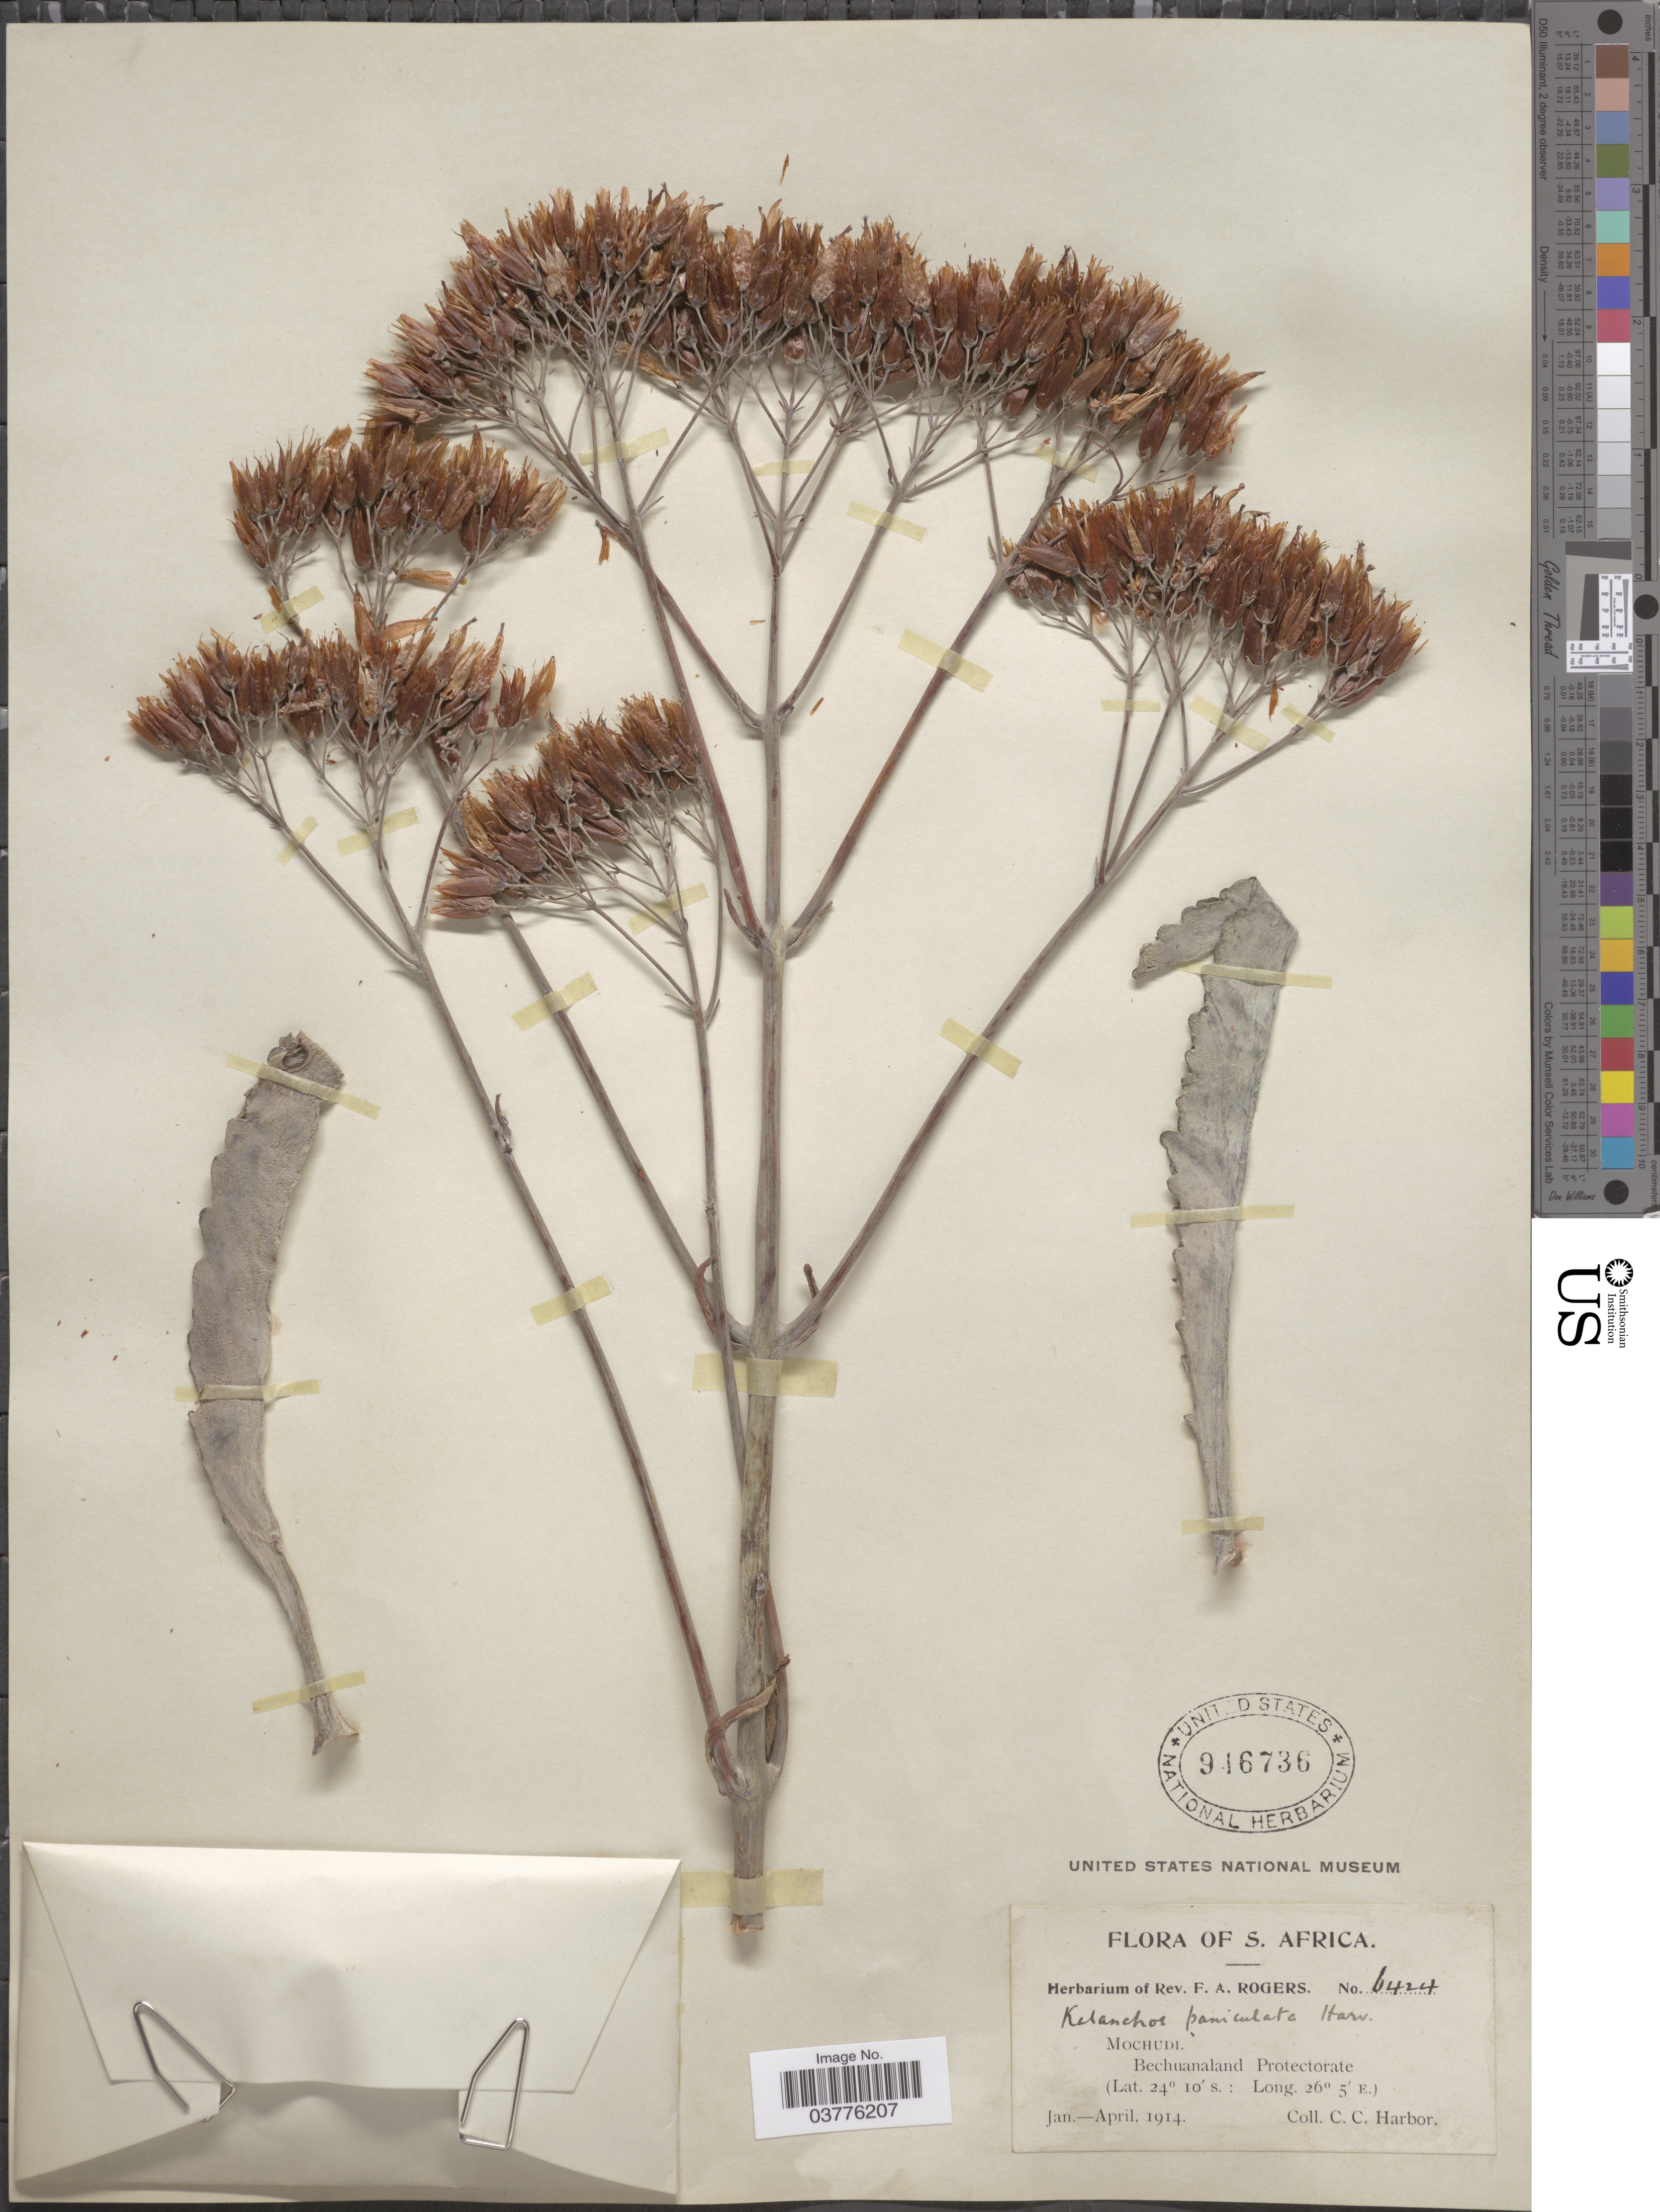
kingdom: Plantae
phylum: Tracheophyta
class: Magnoliopsida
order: Saxifragales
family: Crassulaceae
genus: Kalanchoe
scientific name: Kalanchoe paniculata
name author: Harv.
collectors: C. Harbor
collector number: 6424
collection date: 1914-01/1914-04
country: Botswana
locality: S. Africa. Mochudi. Bechuanaland Protectorate.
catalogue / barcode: US 946736